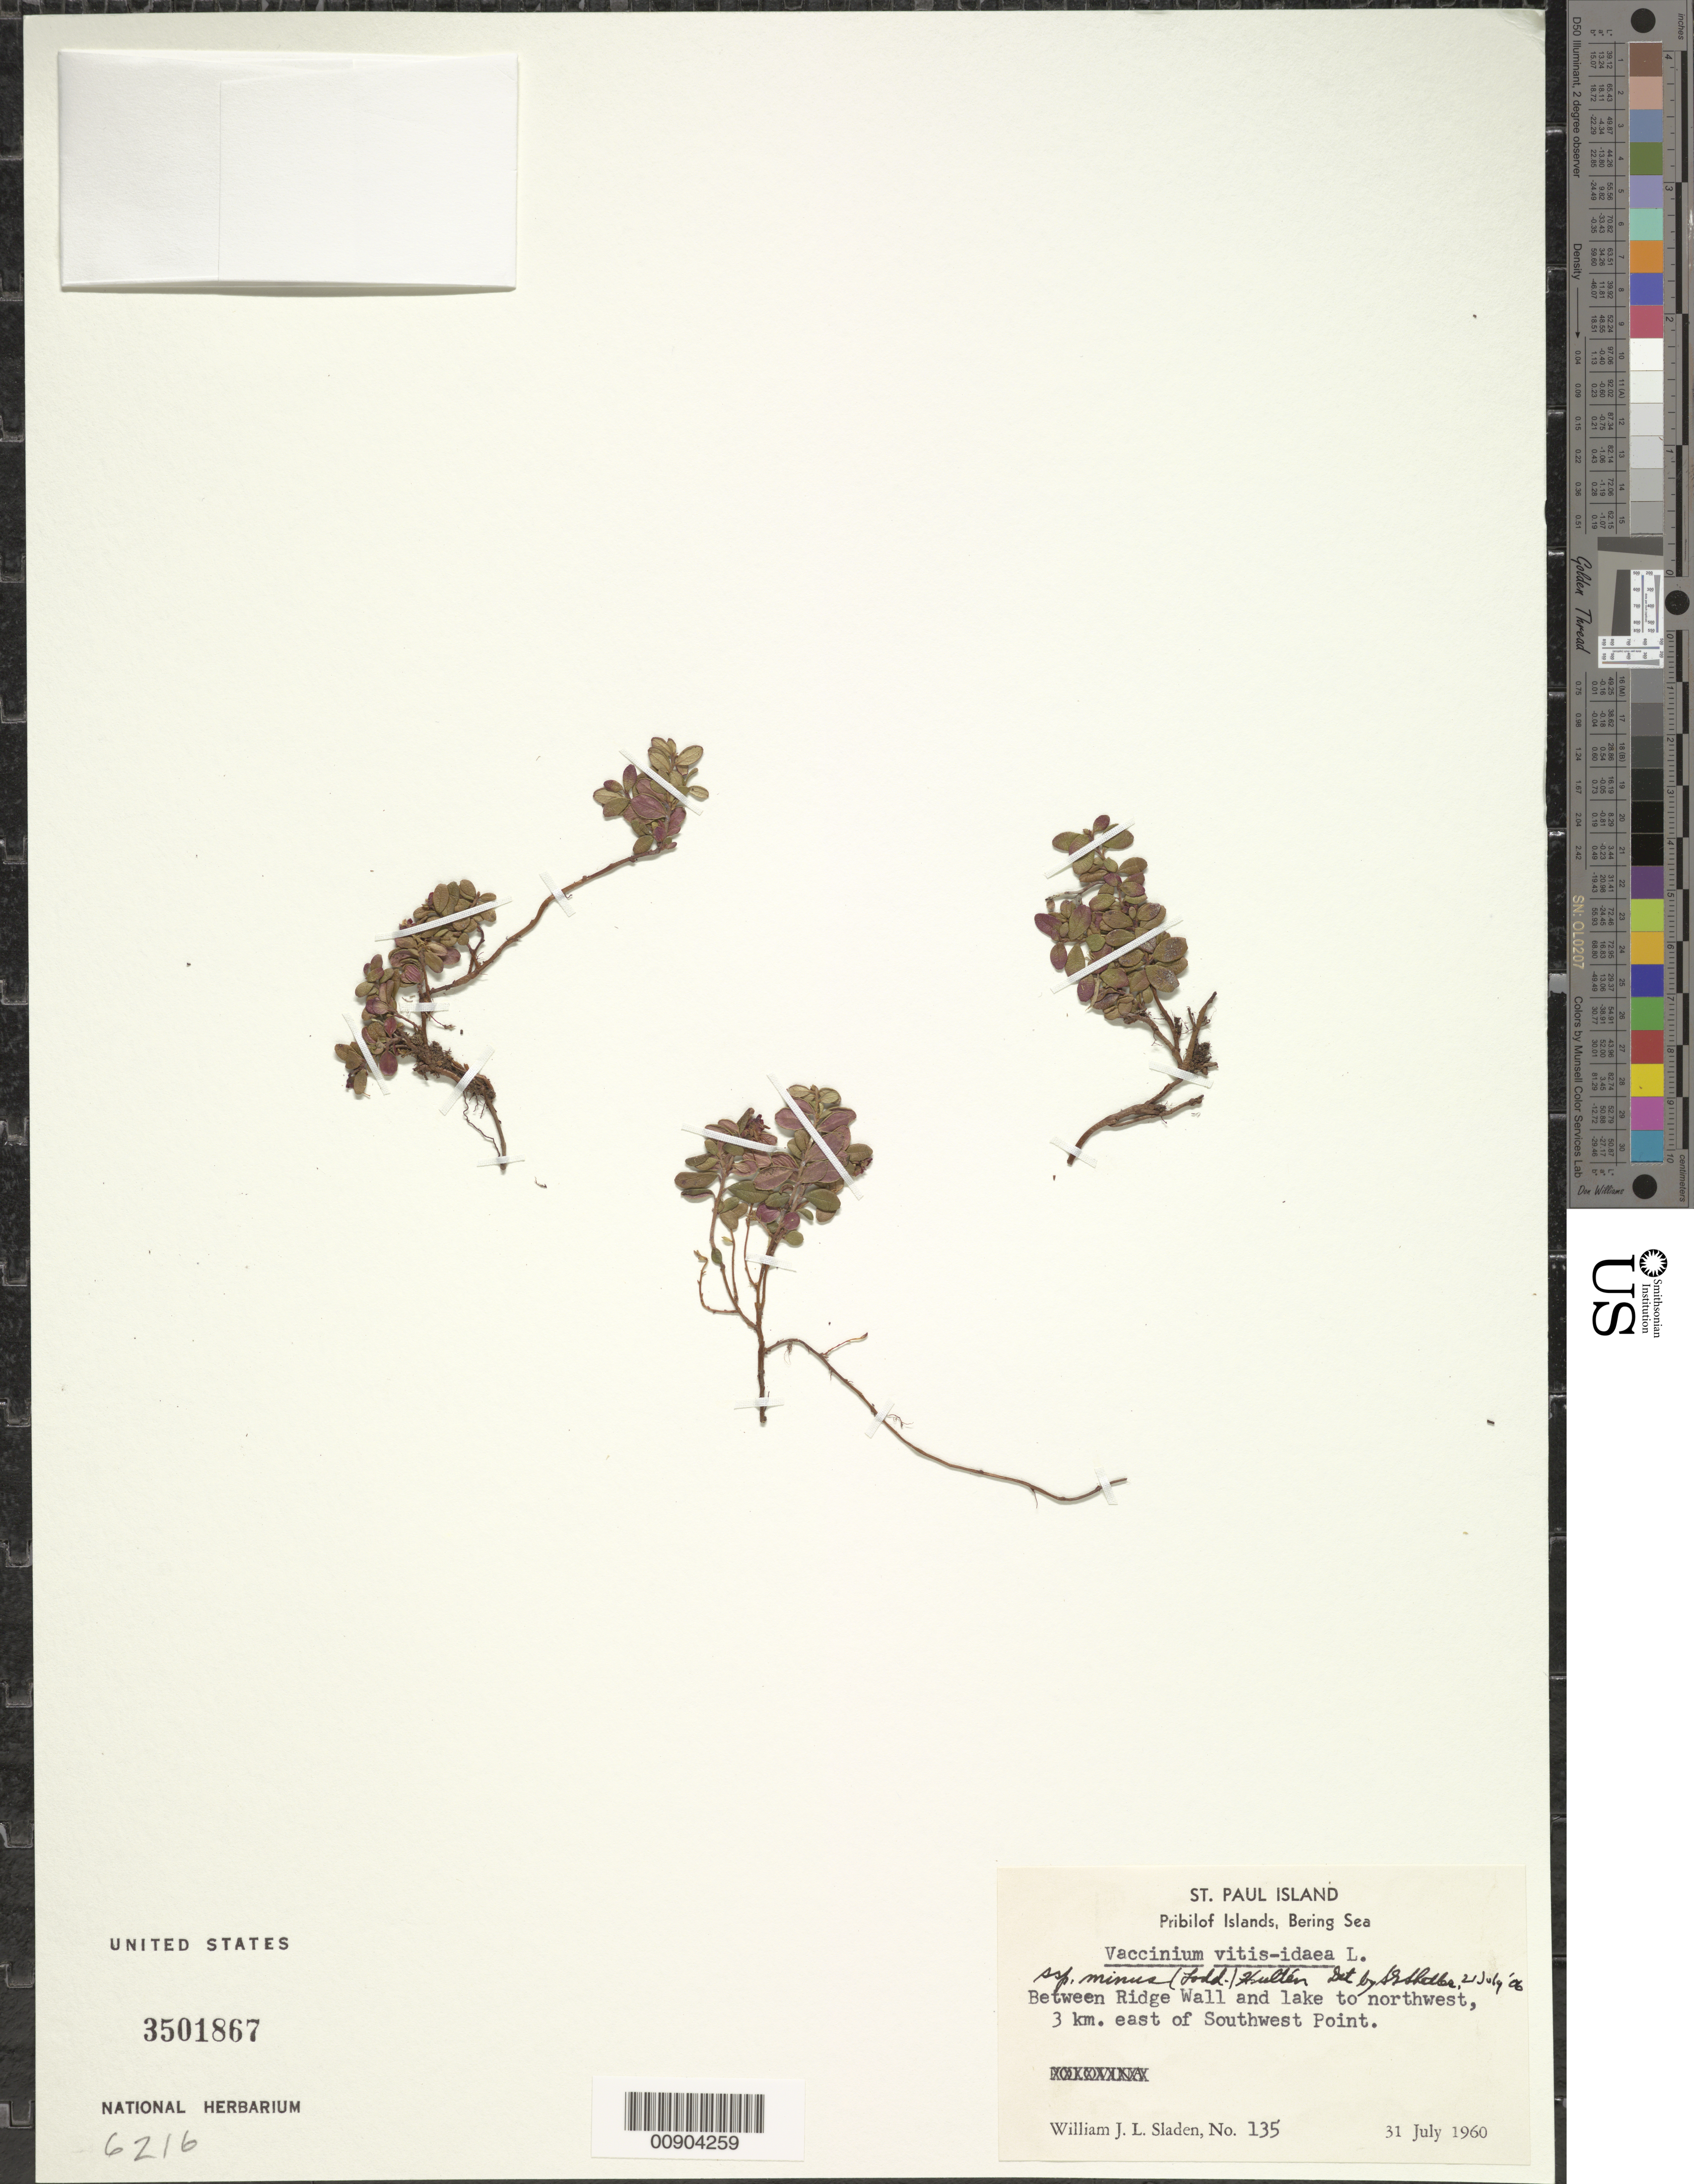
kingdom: Plantae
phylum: Tracheophyta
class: Magnoliopsida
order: Ericales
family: Ericaceae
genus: Vaccinium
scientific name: Vaccinium vitis-idaea subsp. minus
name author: (Lodd.) Hultén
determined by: Shetler, Stanwyn G., (US), NMNH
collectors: W. Sladen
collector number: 135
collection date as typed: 31 Jul 1960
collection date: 1960-07-31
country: United States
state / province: Alaska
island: St. Paul Island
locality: St. Paul Island. Between Ridge Wall and lake to northwest, 3 km. east of Southwest Point., Bering Sea, Pribilof Islands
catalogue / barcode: US 3501867